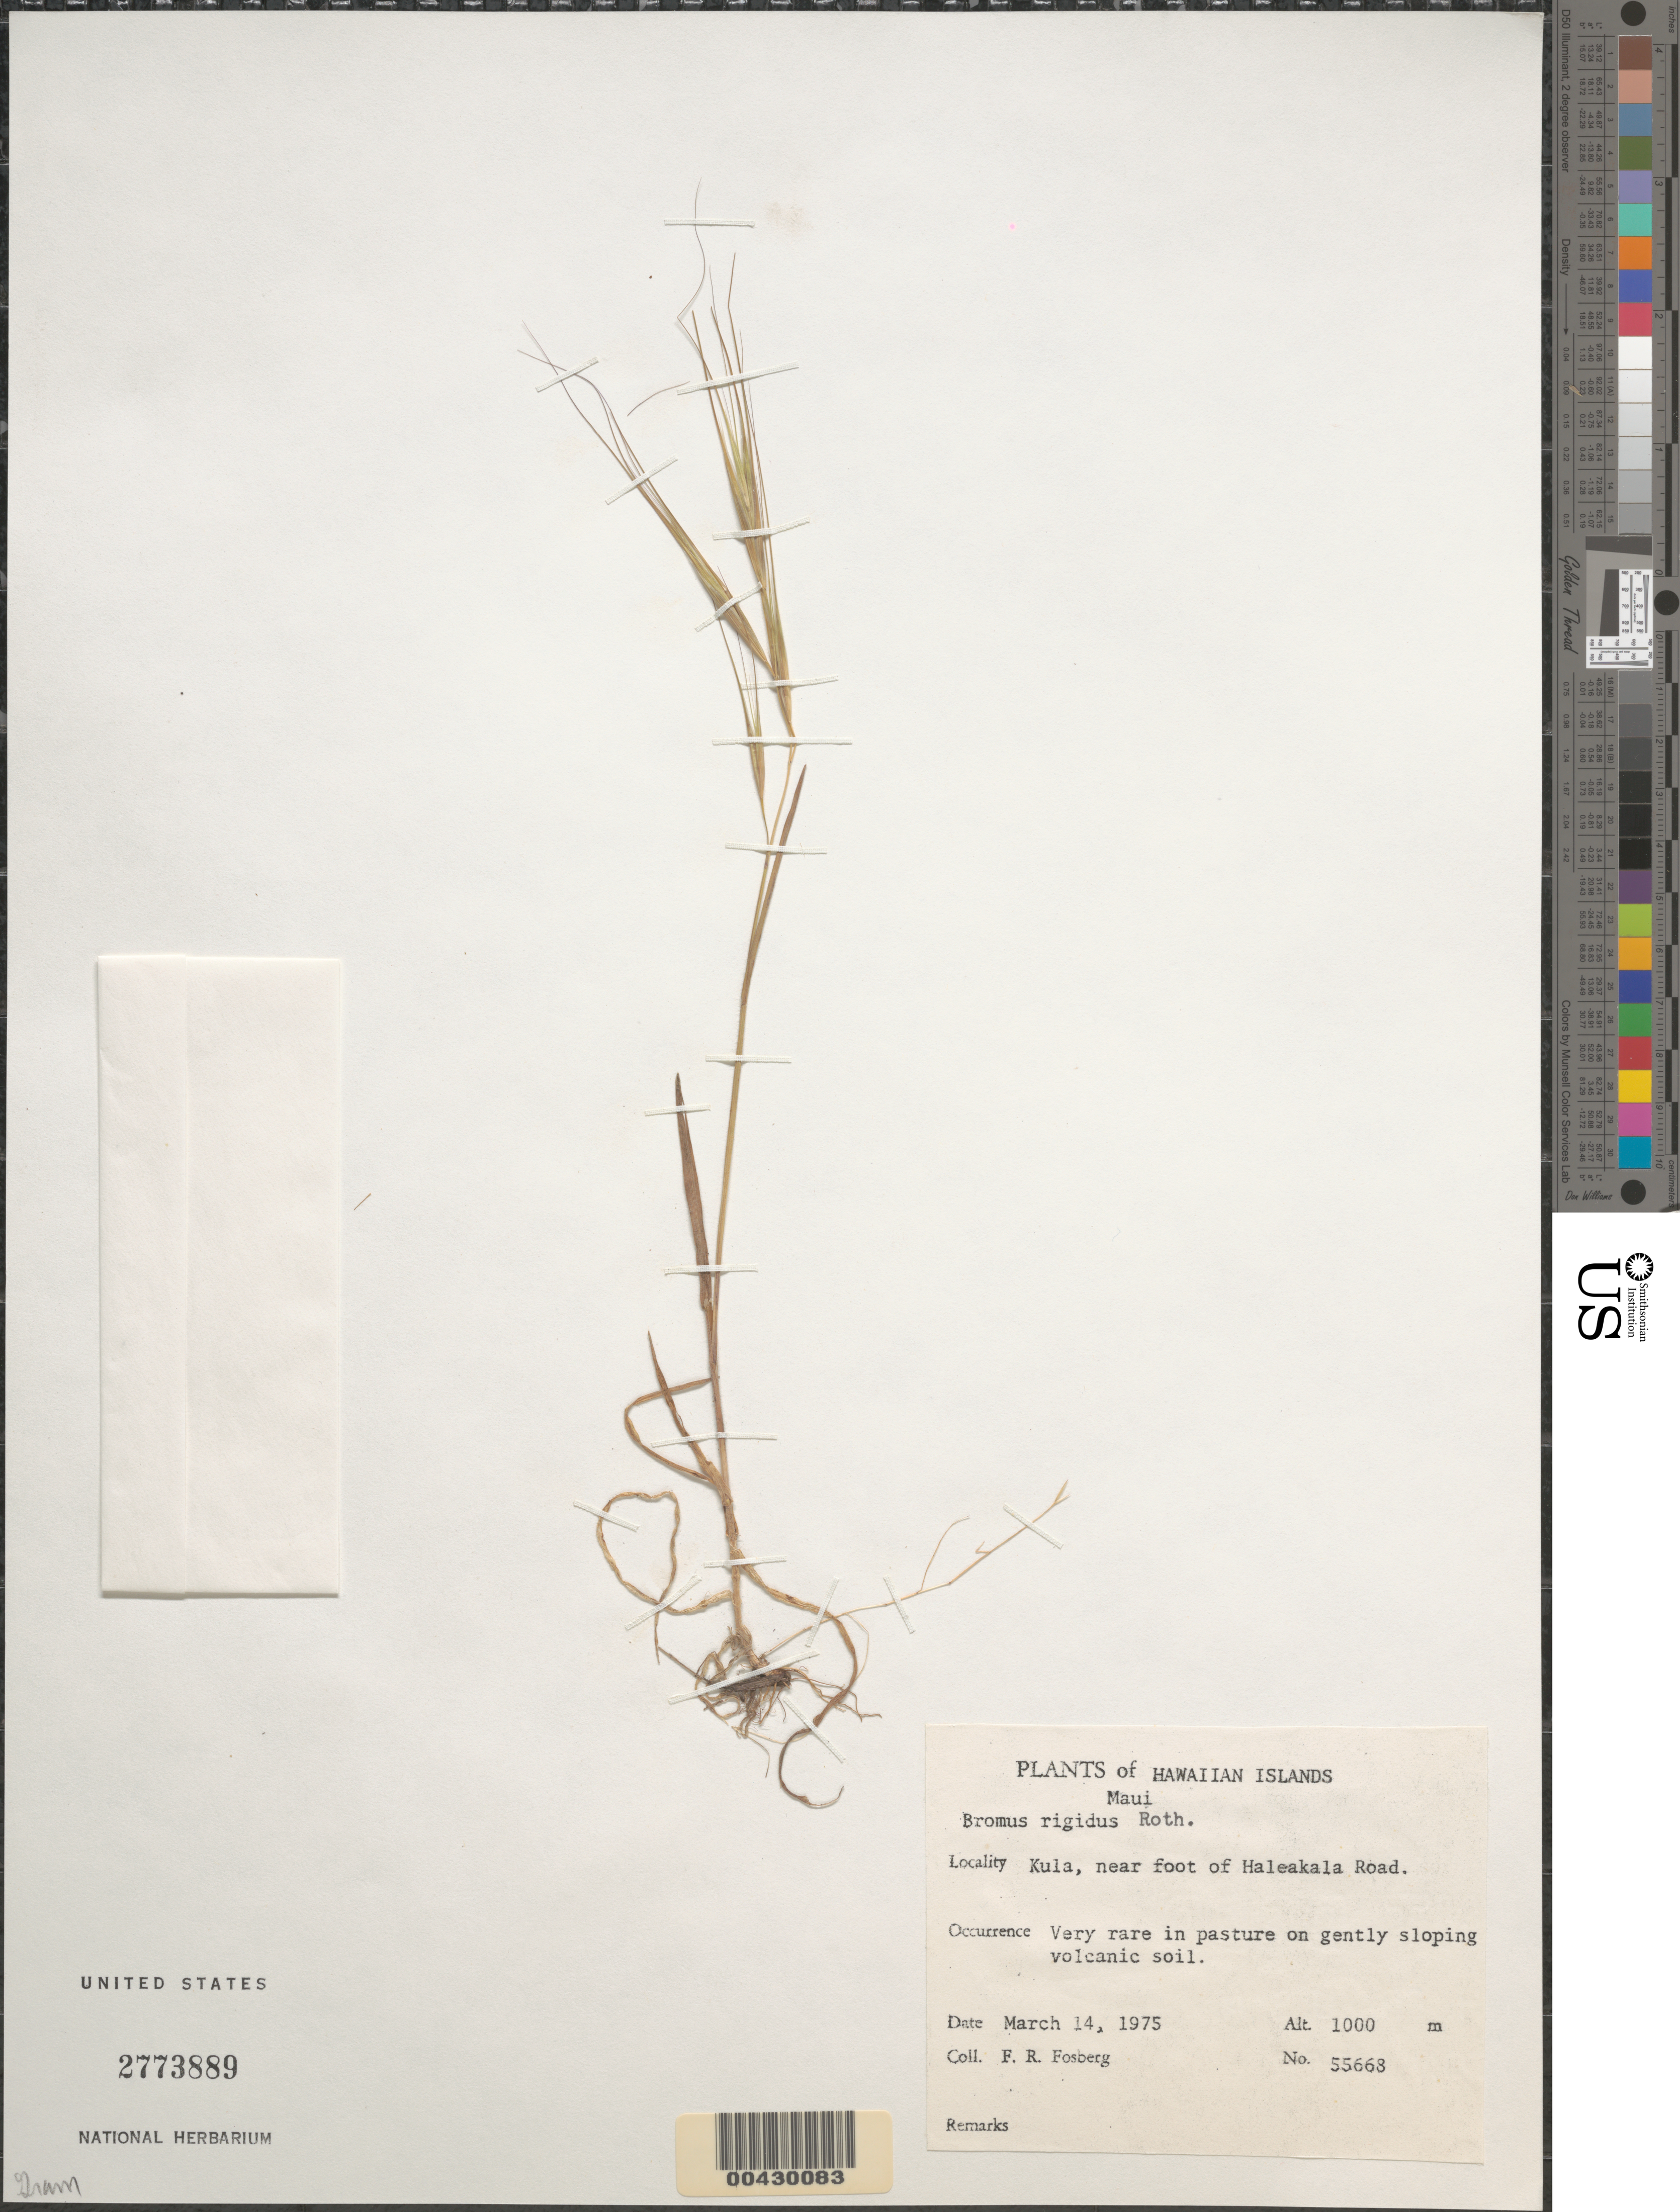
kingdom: Plantae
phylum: Tracheophyta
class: Liliopsida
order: Poales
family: Poaceae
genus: Bromus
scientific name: Bromus diandrus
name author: Roth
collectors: F. R. Fosberg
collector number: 55668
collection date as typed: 14 Mar 1975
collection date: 1975-03-14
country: United States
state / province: Hawaii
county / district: Maui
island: Maui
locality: Kula, near foot of Haleakala Road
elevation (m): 1000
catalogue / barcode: US 2773889